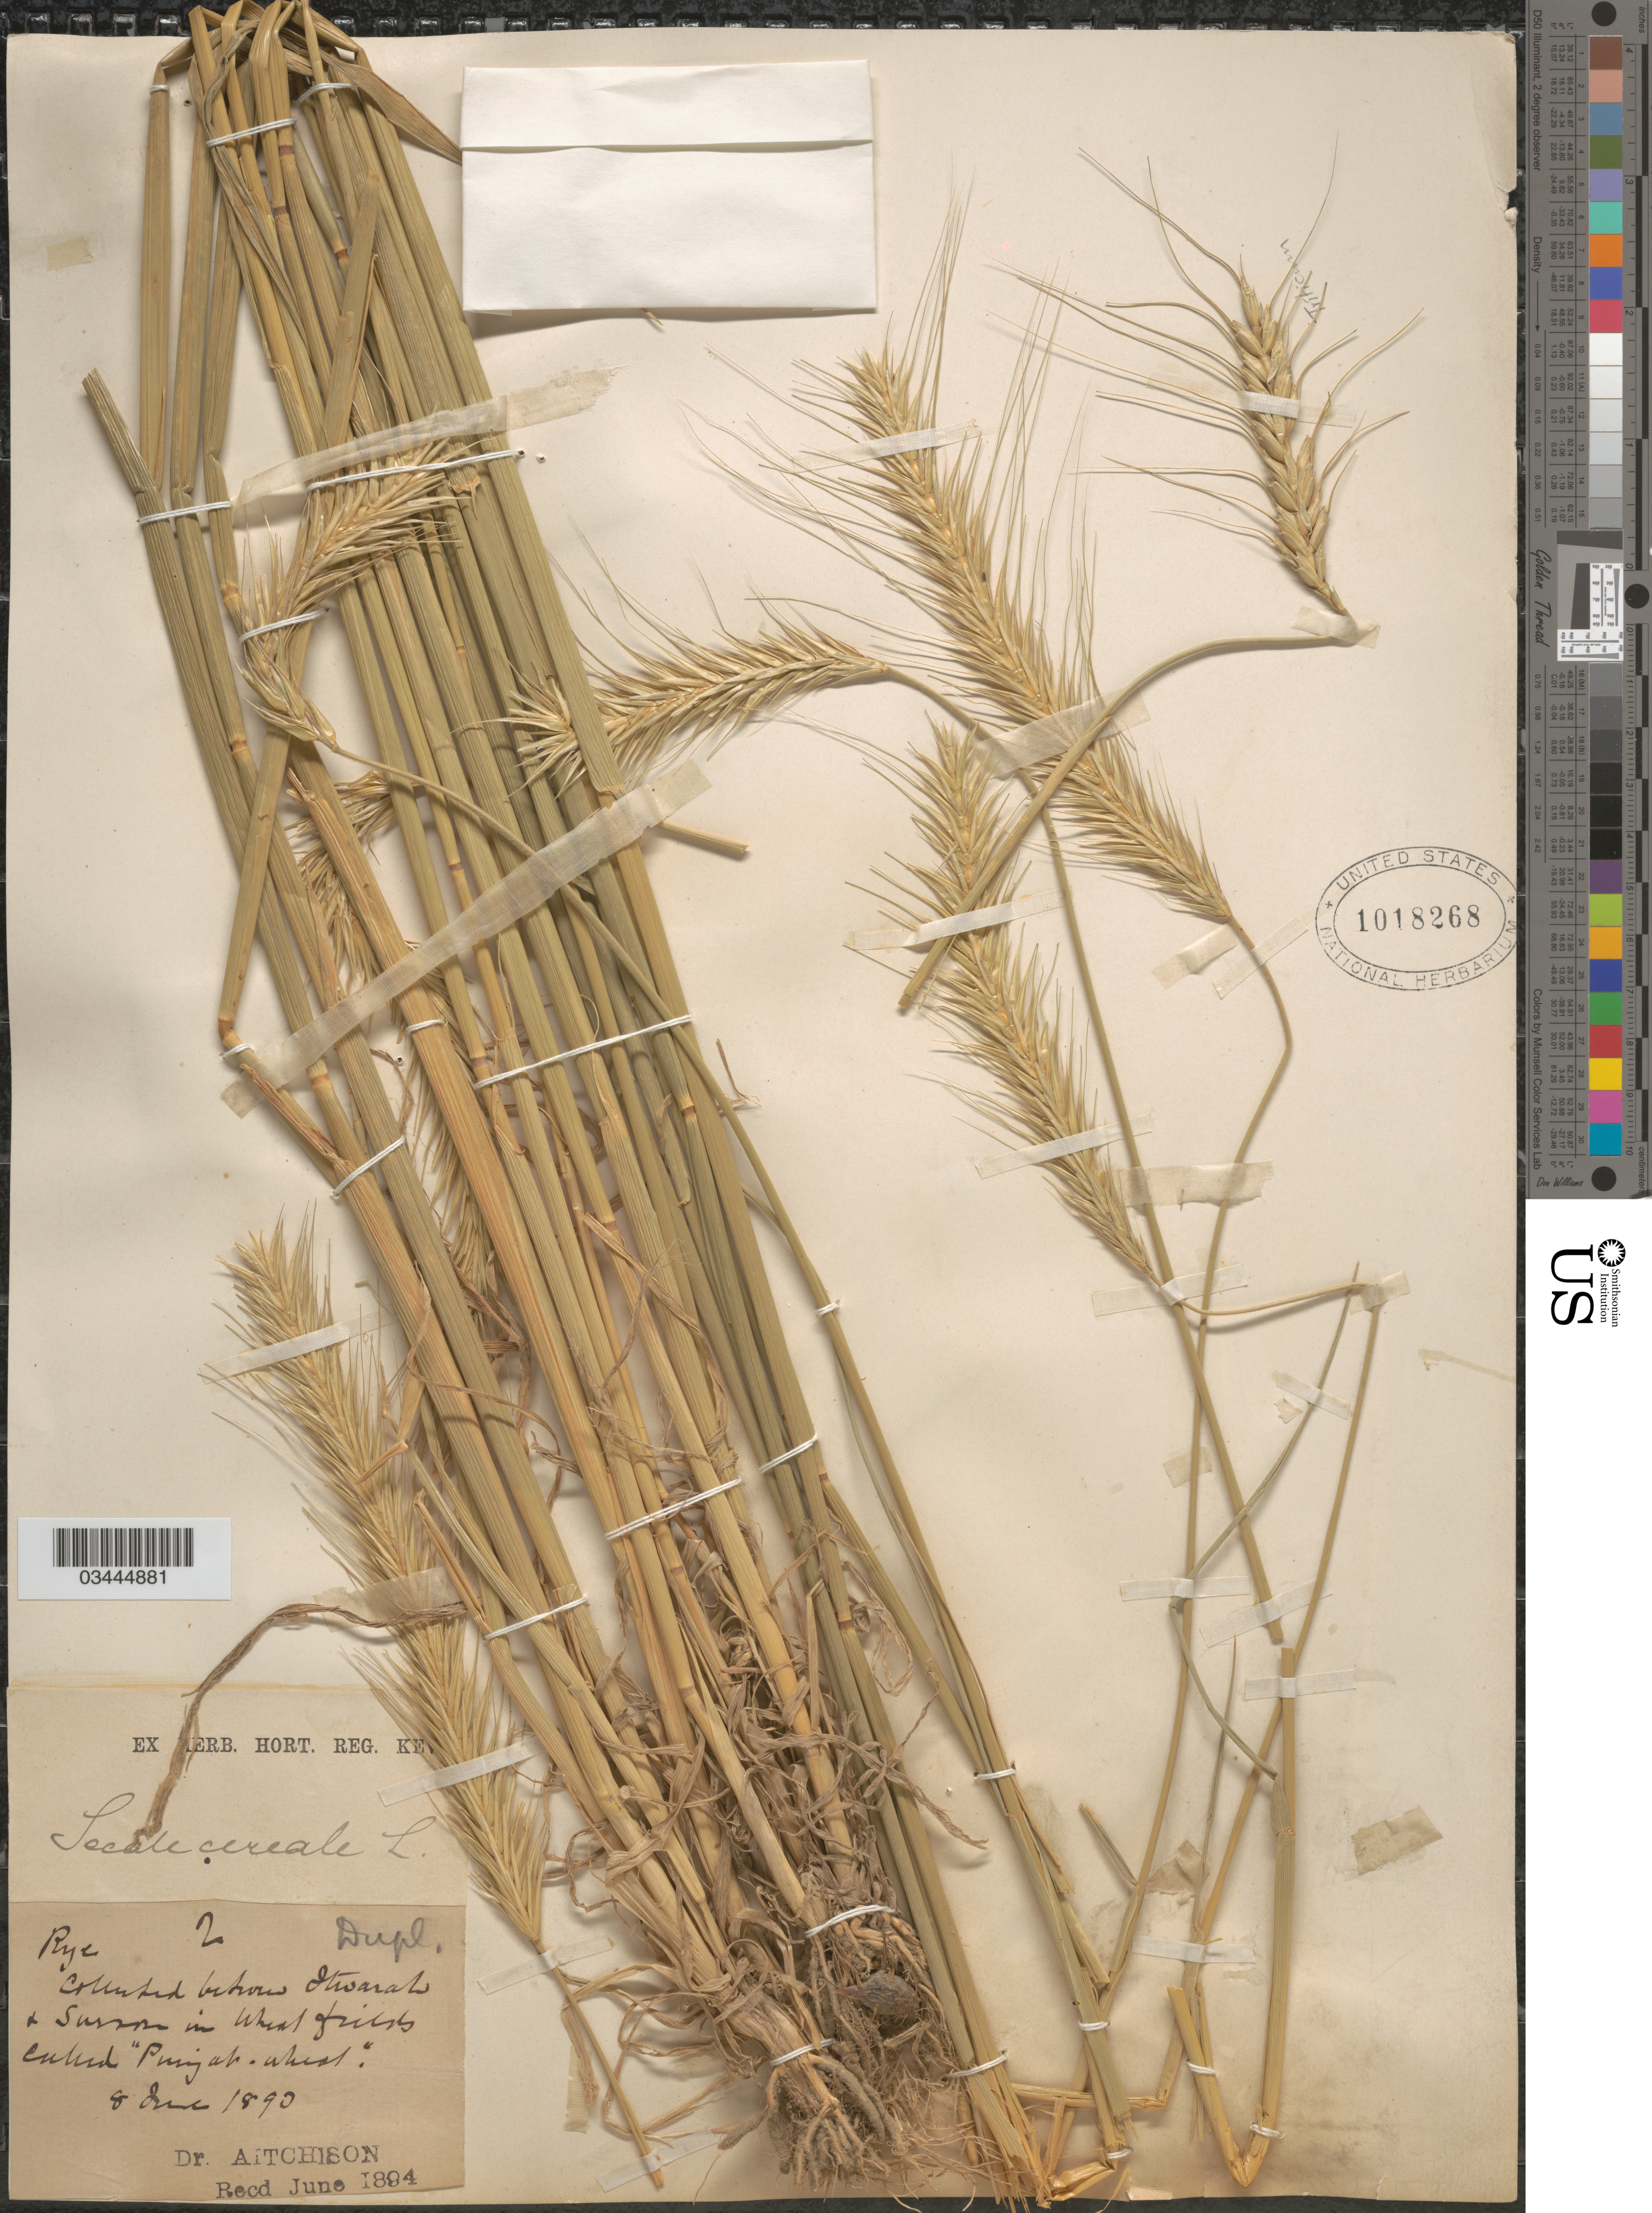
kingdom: Plantae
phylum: Tracheophyta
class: Liliopsida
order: Poales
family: Poaceae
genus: Secale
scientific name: Secale cereale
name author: L.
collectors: Aitchison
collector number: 2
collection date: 1890-06-08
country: United Kingdom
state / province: England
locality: Between Hwarat's & Sussex in Wheat fields.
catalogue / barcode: US 1018268